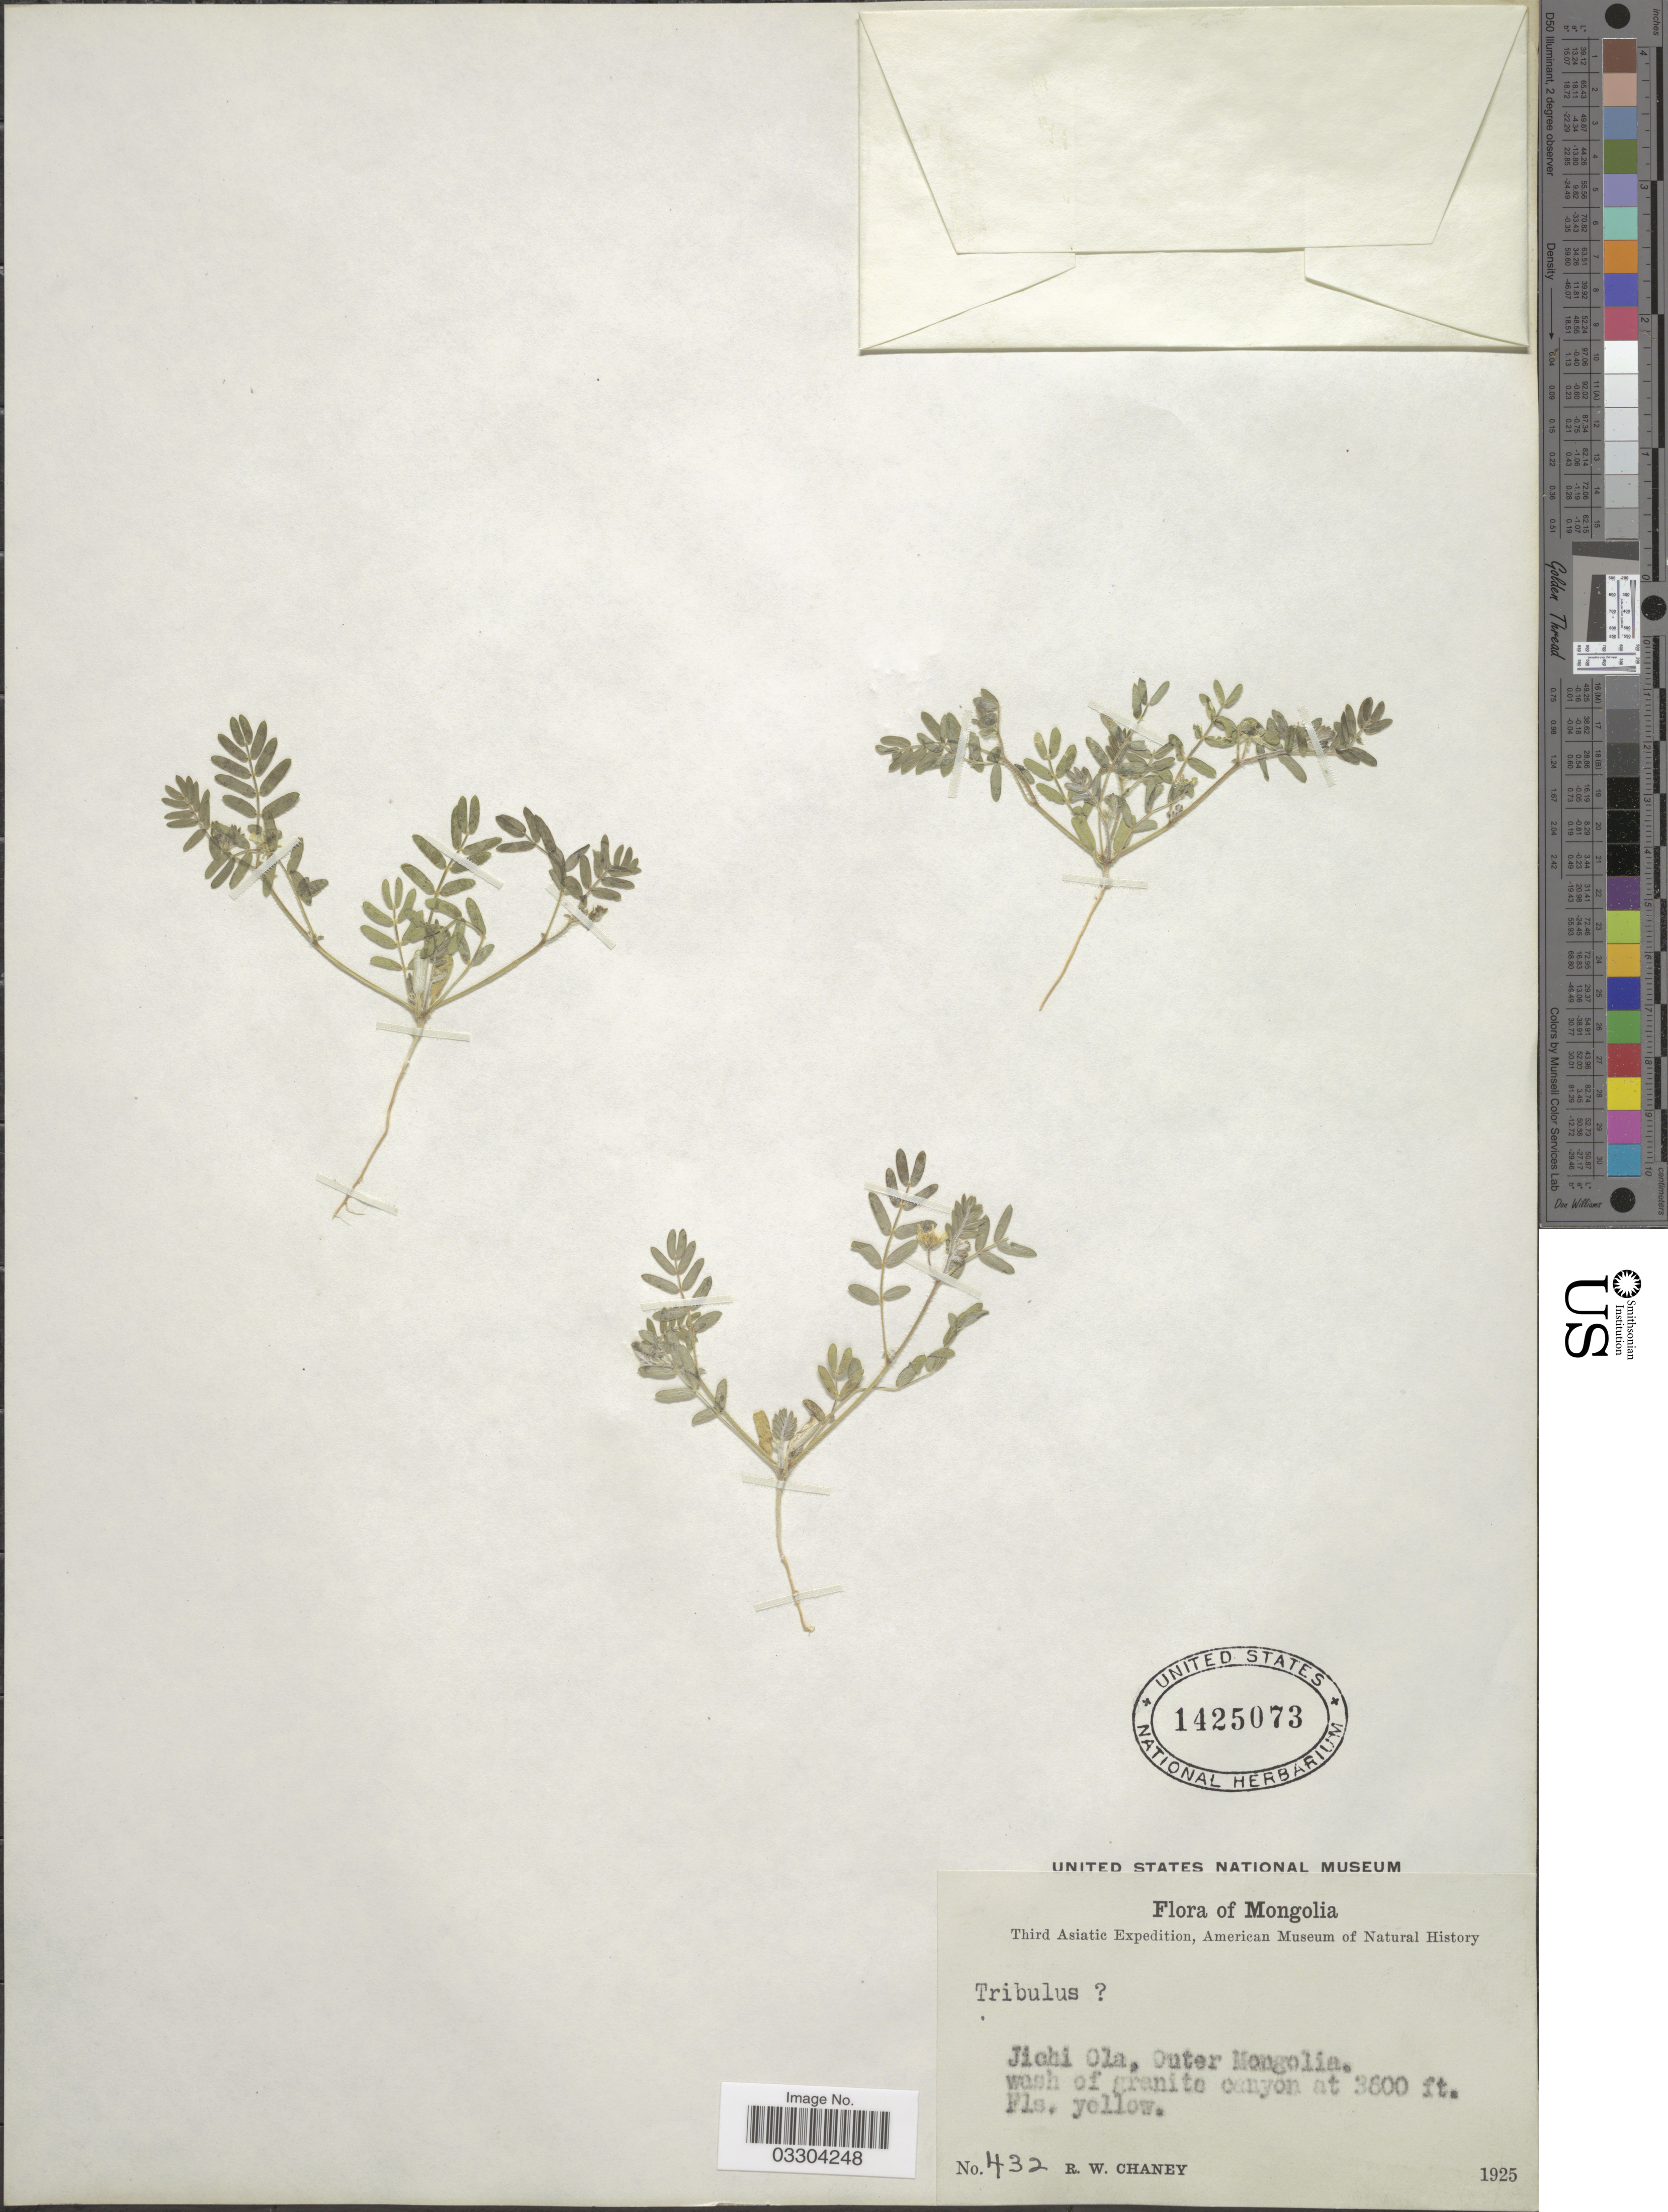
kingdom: Plantae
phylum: Tracheophyta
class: Magnoliopsida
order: Zygophyllales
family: Zygophyllaceae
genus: Tribulus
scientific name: Tribulus terrestris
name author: L.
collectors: R. Chaney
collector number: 432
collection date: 1925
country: Mongolia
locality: Jichi Ola, Outer Mongolia.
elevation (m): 1097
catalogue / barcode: US 1425073